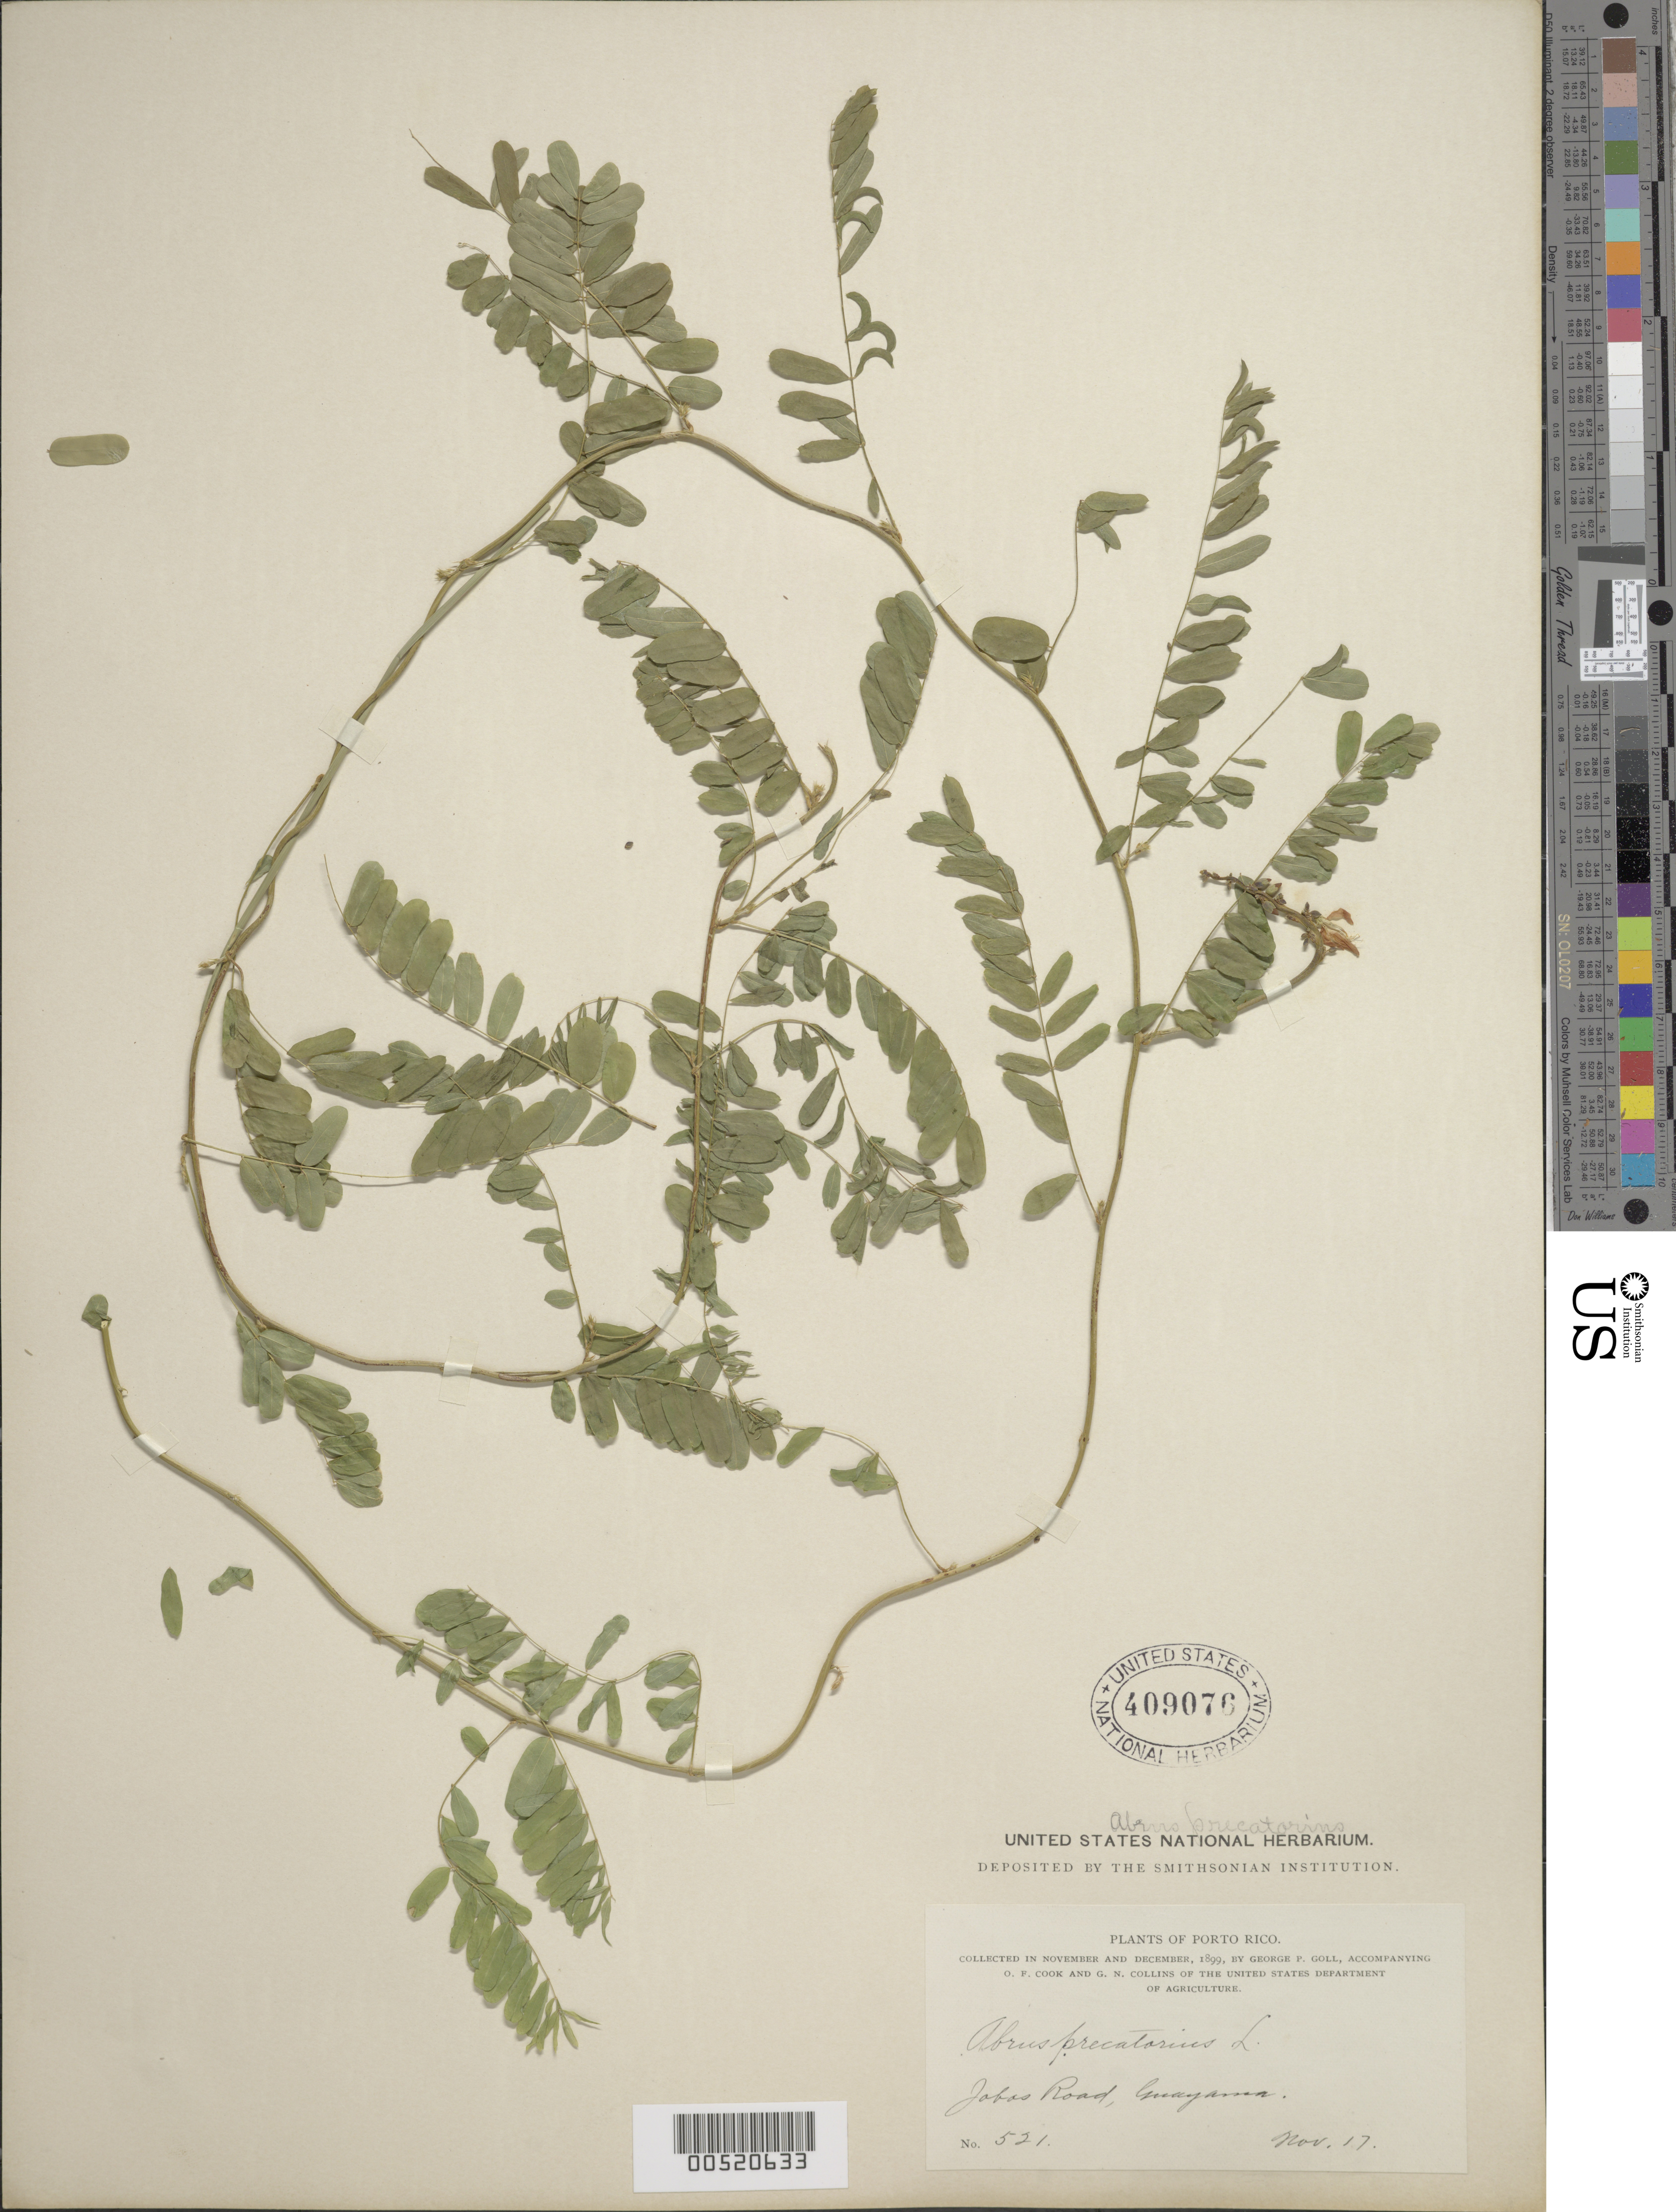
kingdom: Plantae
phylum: Tracheophyta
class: Magnoliopsida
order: Fabales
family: Fabaceae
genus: Abrus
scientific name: Abrus precatorius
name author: L.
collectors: G. Goll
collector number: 521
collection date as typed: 17 Nov 1899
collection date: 1899-11-17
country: Puerto Rico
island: Greater Antilles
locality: Jobos Road, Guayama.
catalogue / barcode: US 409076